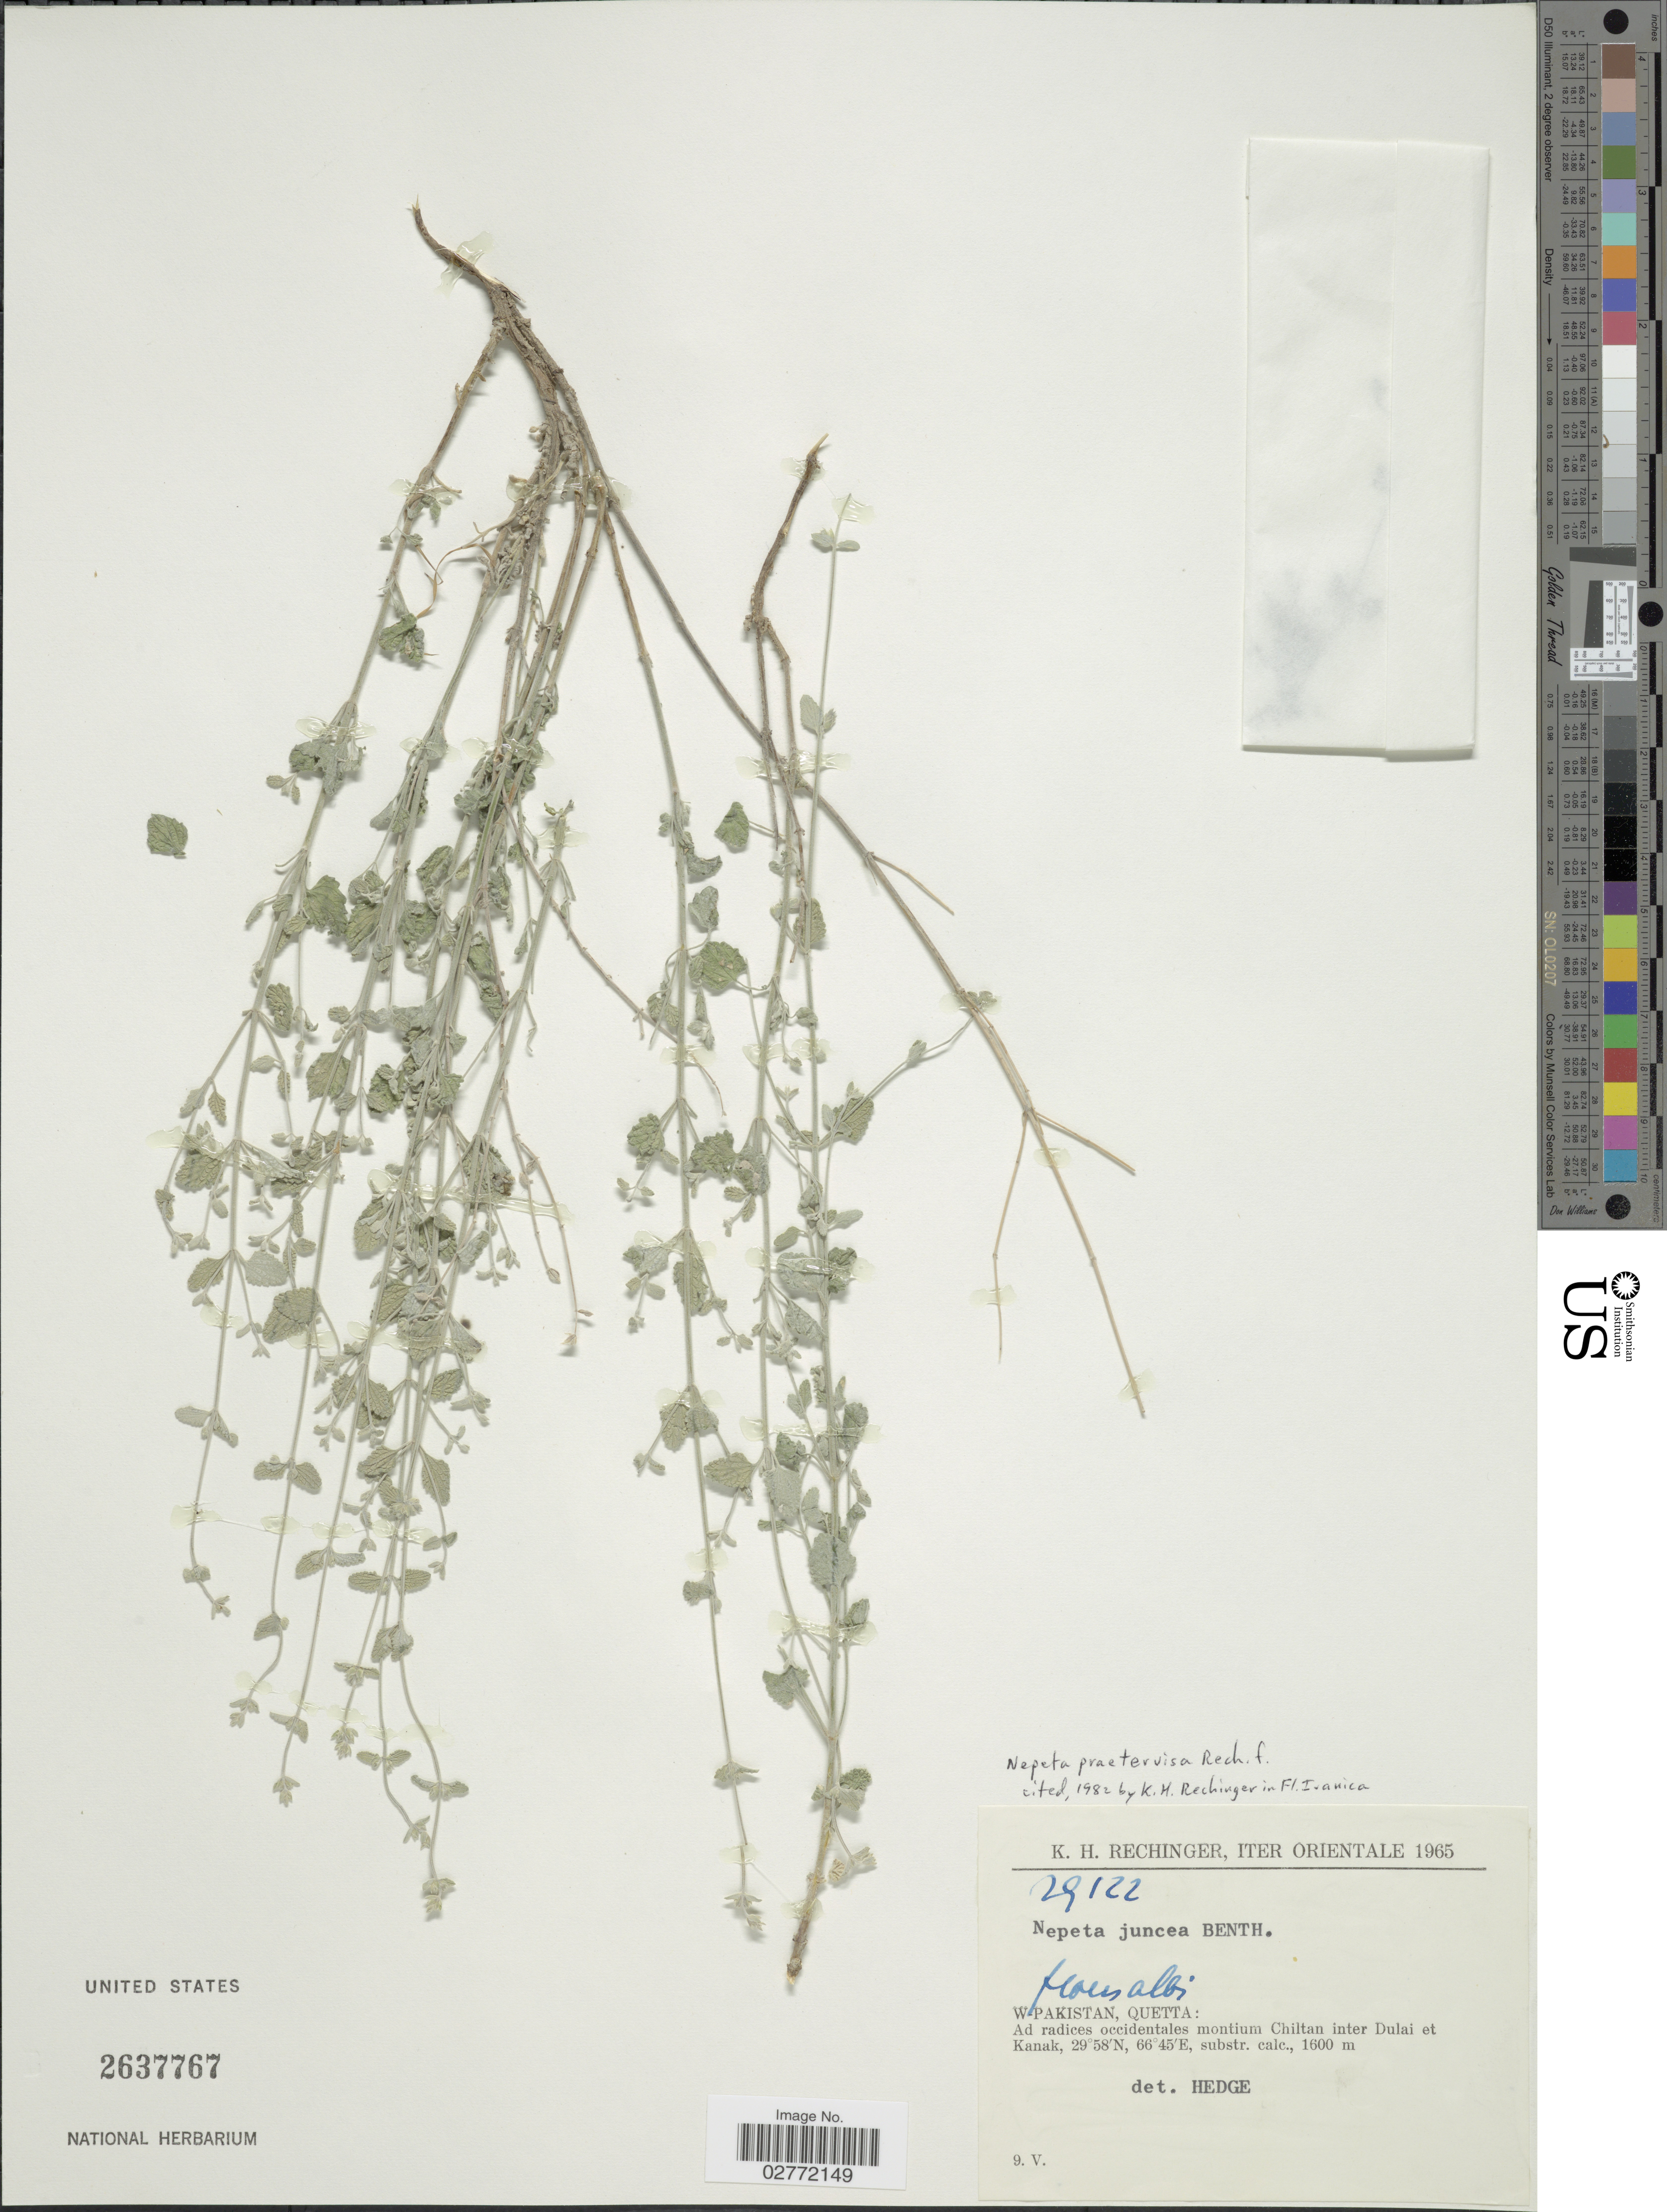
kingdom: Plantae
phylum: Tracheophyta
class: Magnoliopsida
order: Lamiales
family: Lamiaceae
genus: Nepeta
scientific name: Nepeta praetervisa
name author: Rech. f.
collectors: K. H. Rechinger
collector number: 29122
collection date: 1965-05-09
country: Pakistan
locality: Iter Orientale, W-Pakistan, Quetta, Ad radices occidentales montium Chiltan inter Dulai et Kanak.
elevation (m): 1600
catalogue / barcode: US 2637767